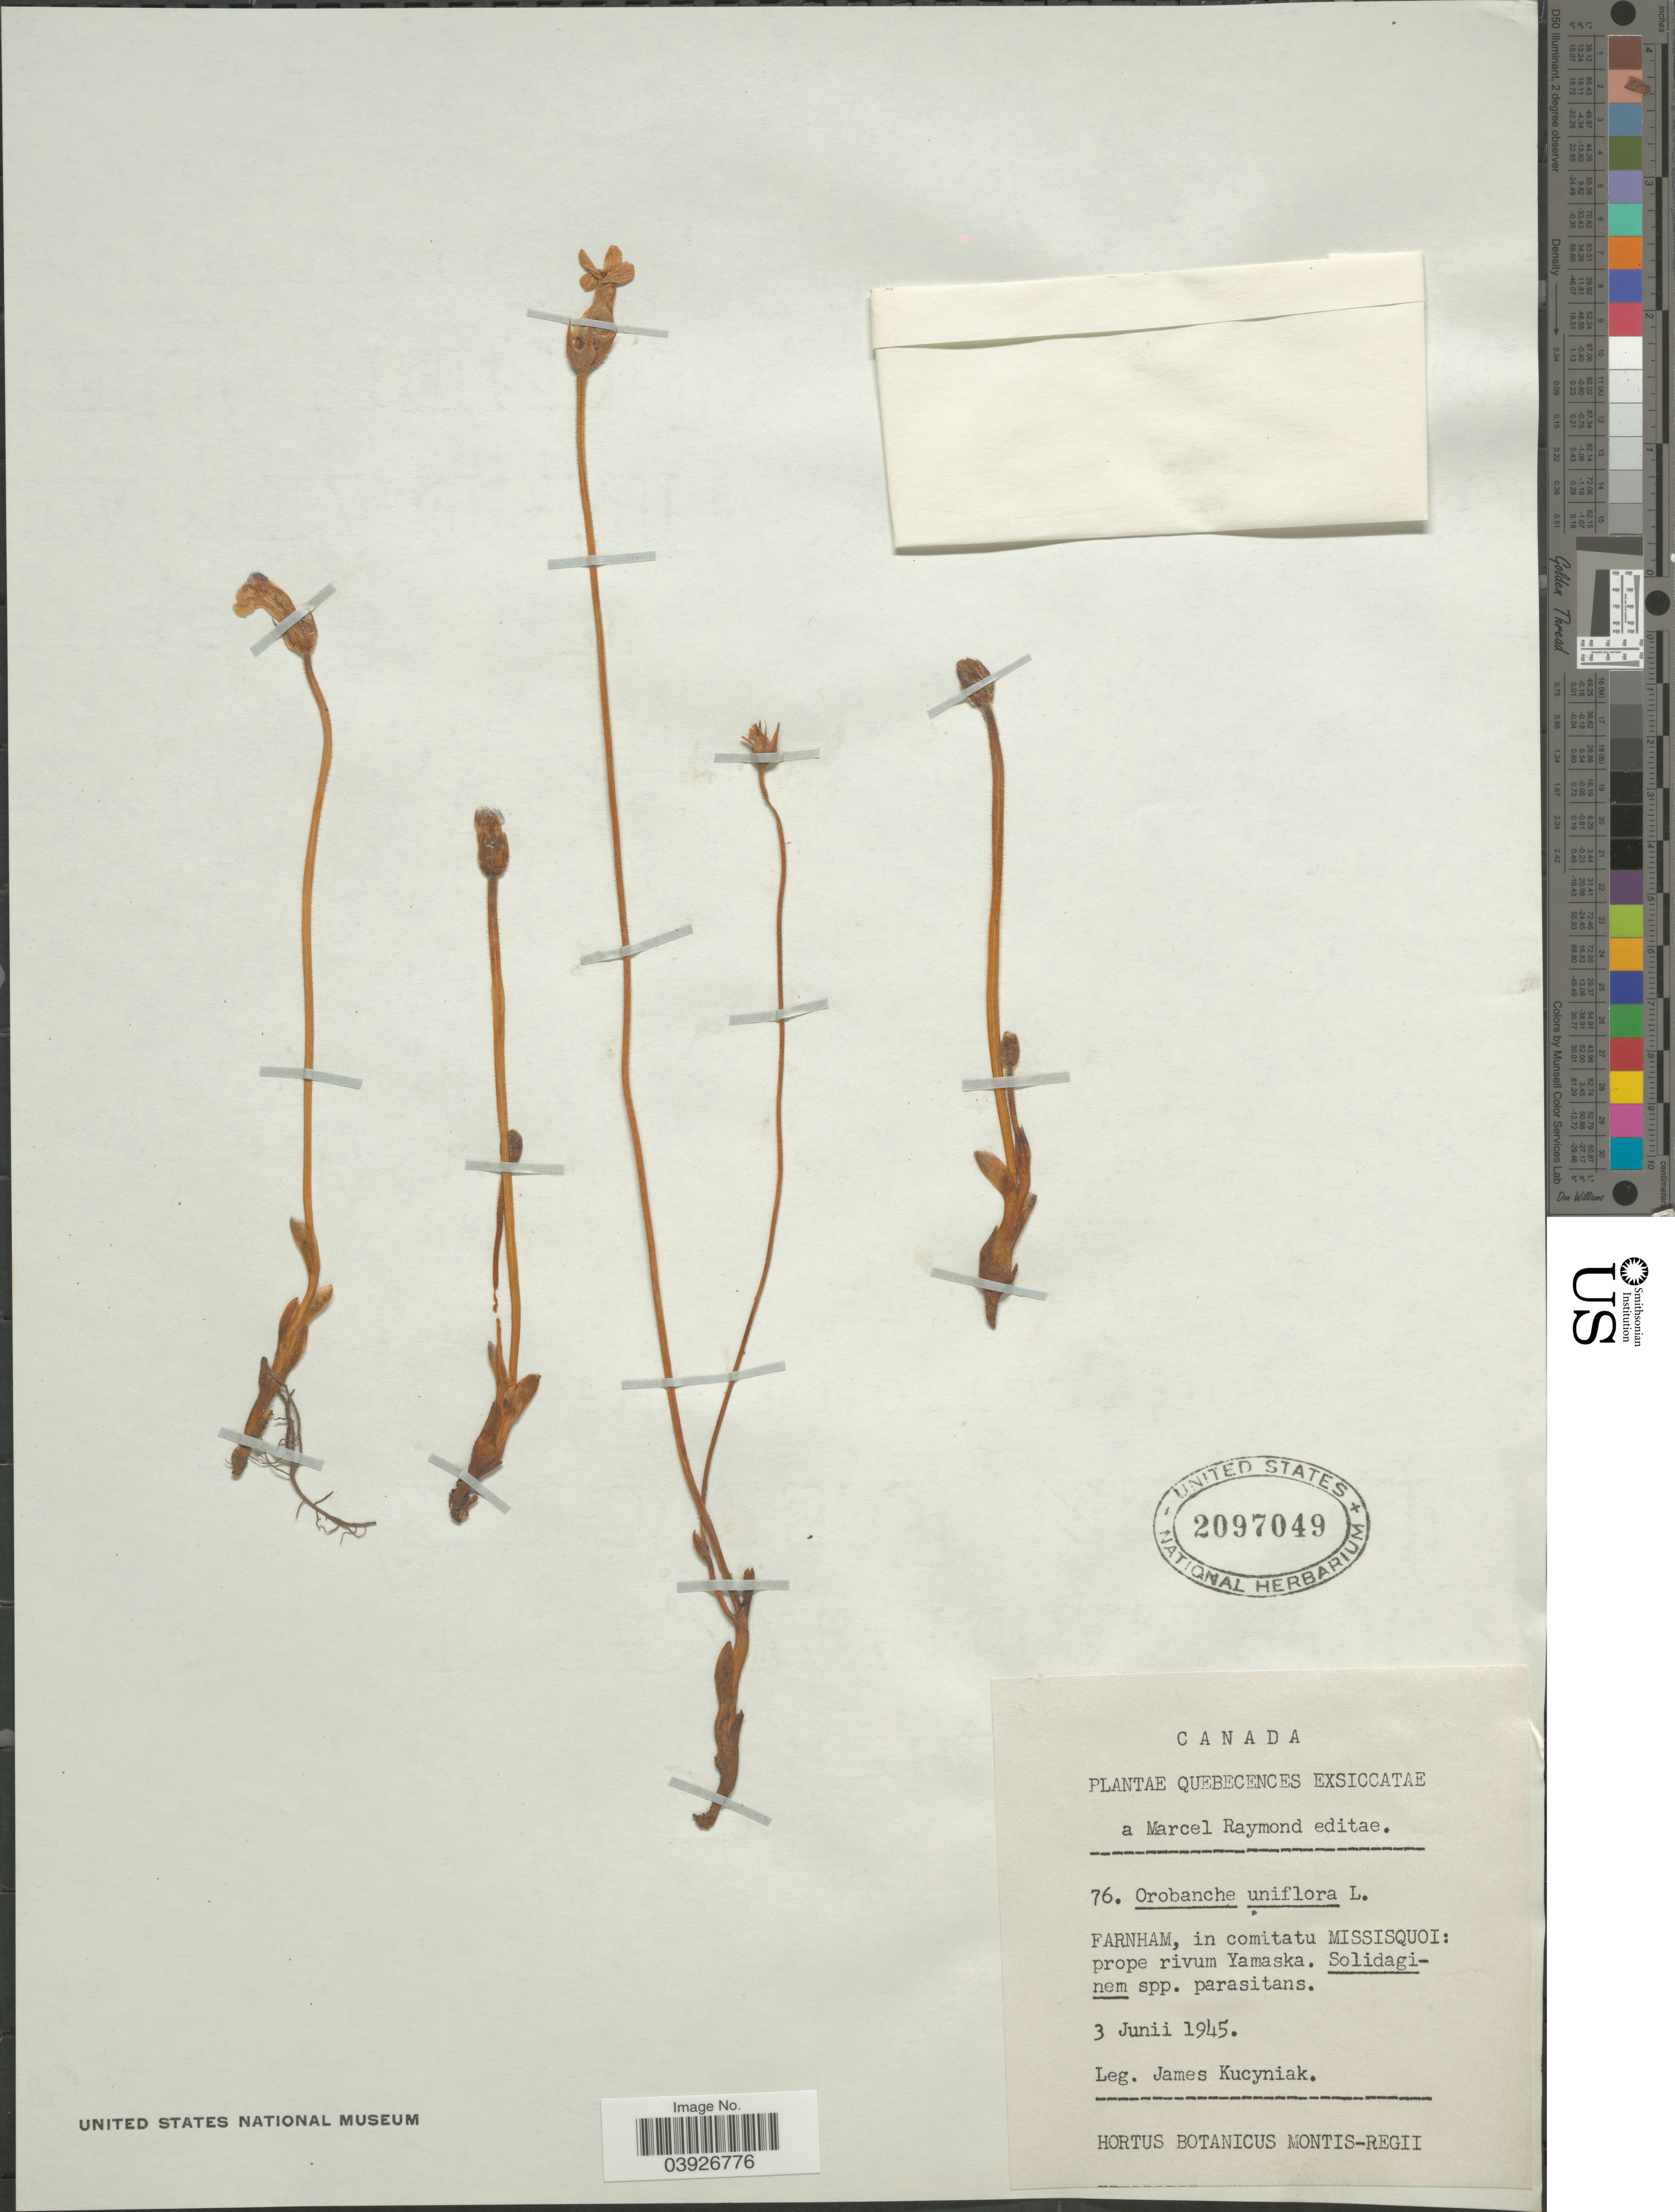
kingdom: Plantae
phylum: Tracheophyta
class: Magnoliopsida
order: Lamiales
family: Orobanchaceae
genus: Aphyllon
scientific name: Aphyllon uniflorum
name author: A. Gray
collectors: J. Kucyniak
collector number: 76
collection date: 1945-07-03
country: Canada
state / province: Quebec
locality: Farnham, in comitatu Missisquoi: prope rivum Yamaska.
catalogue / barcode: US 2097049